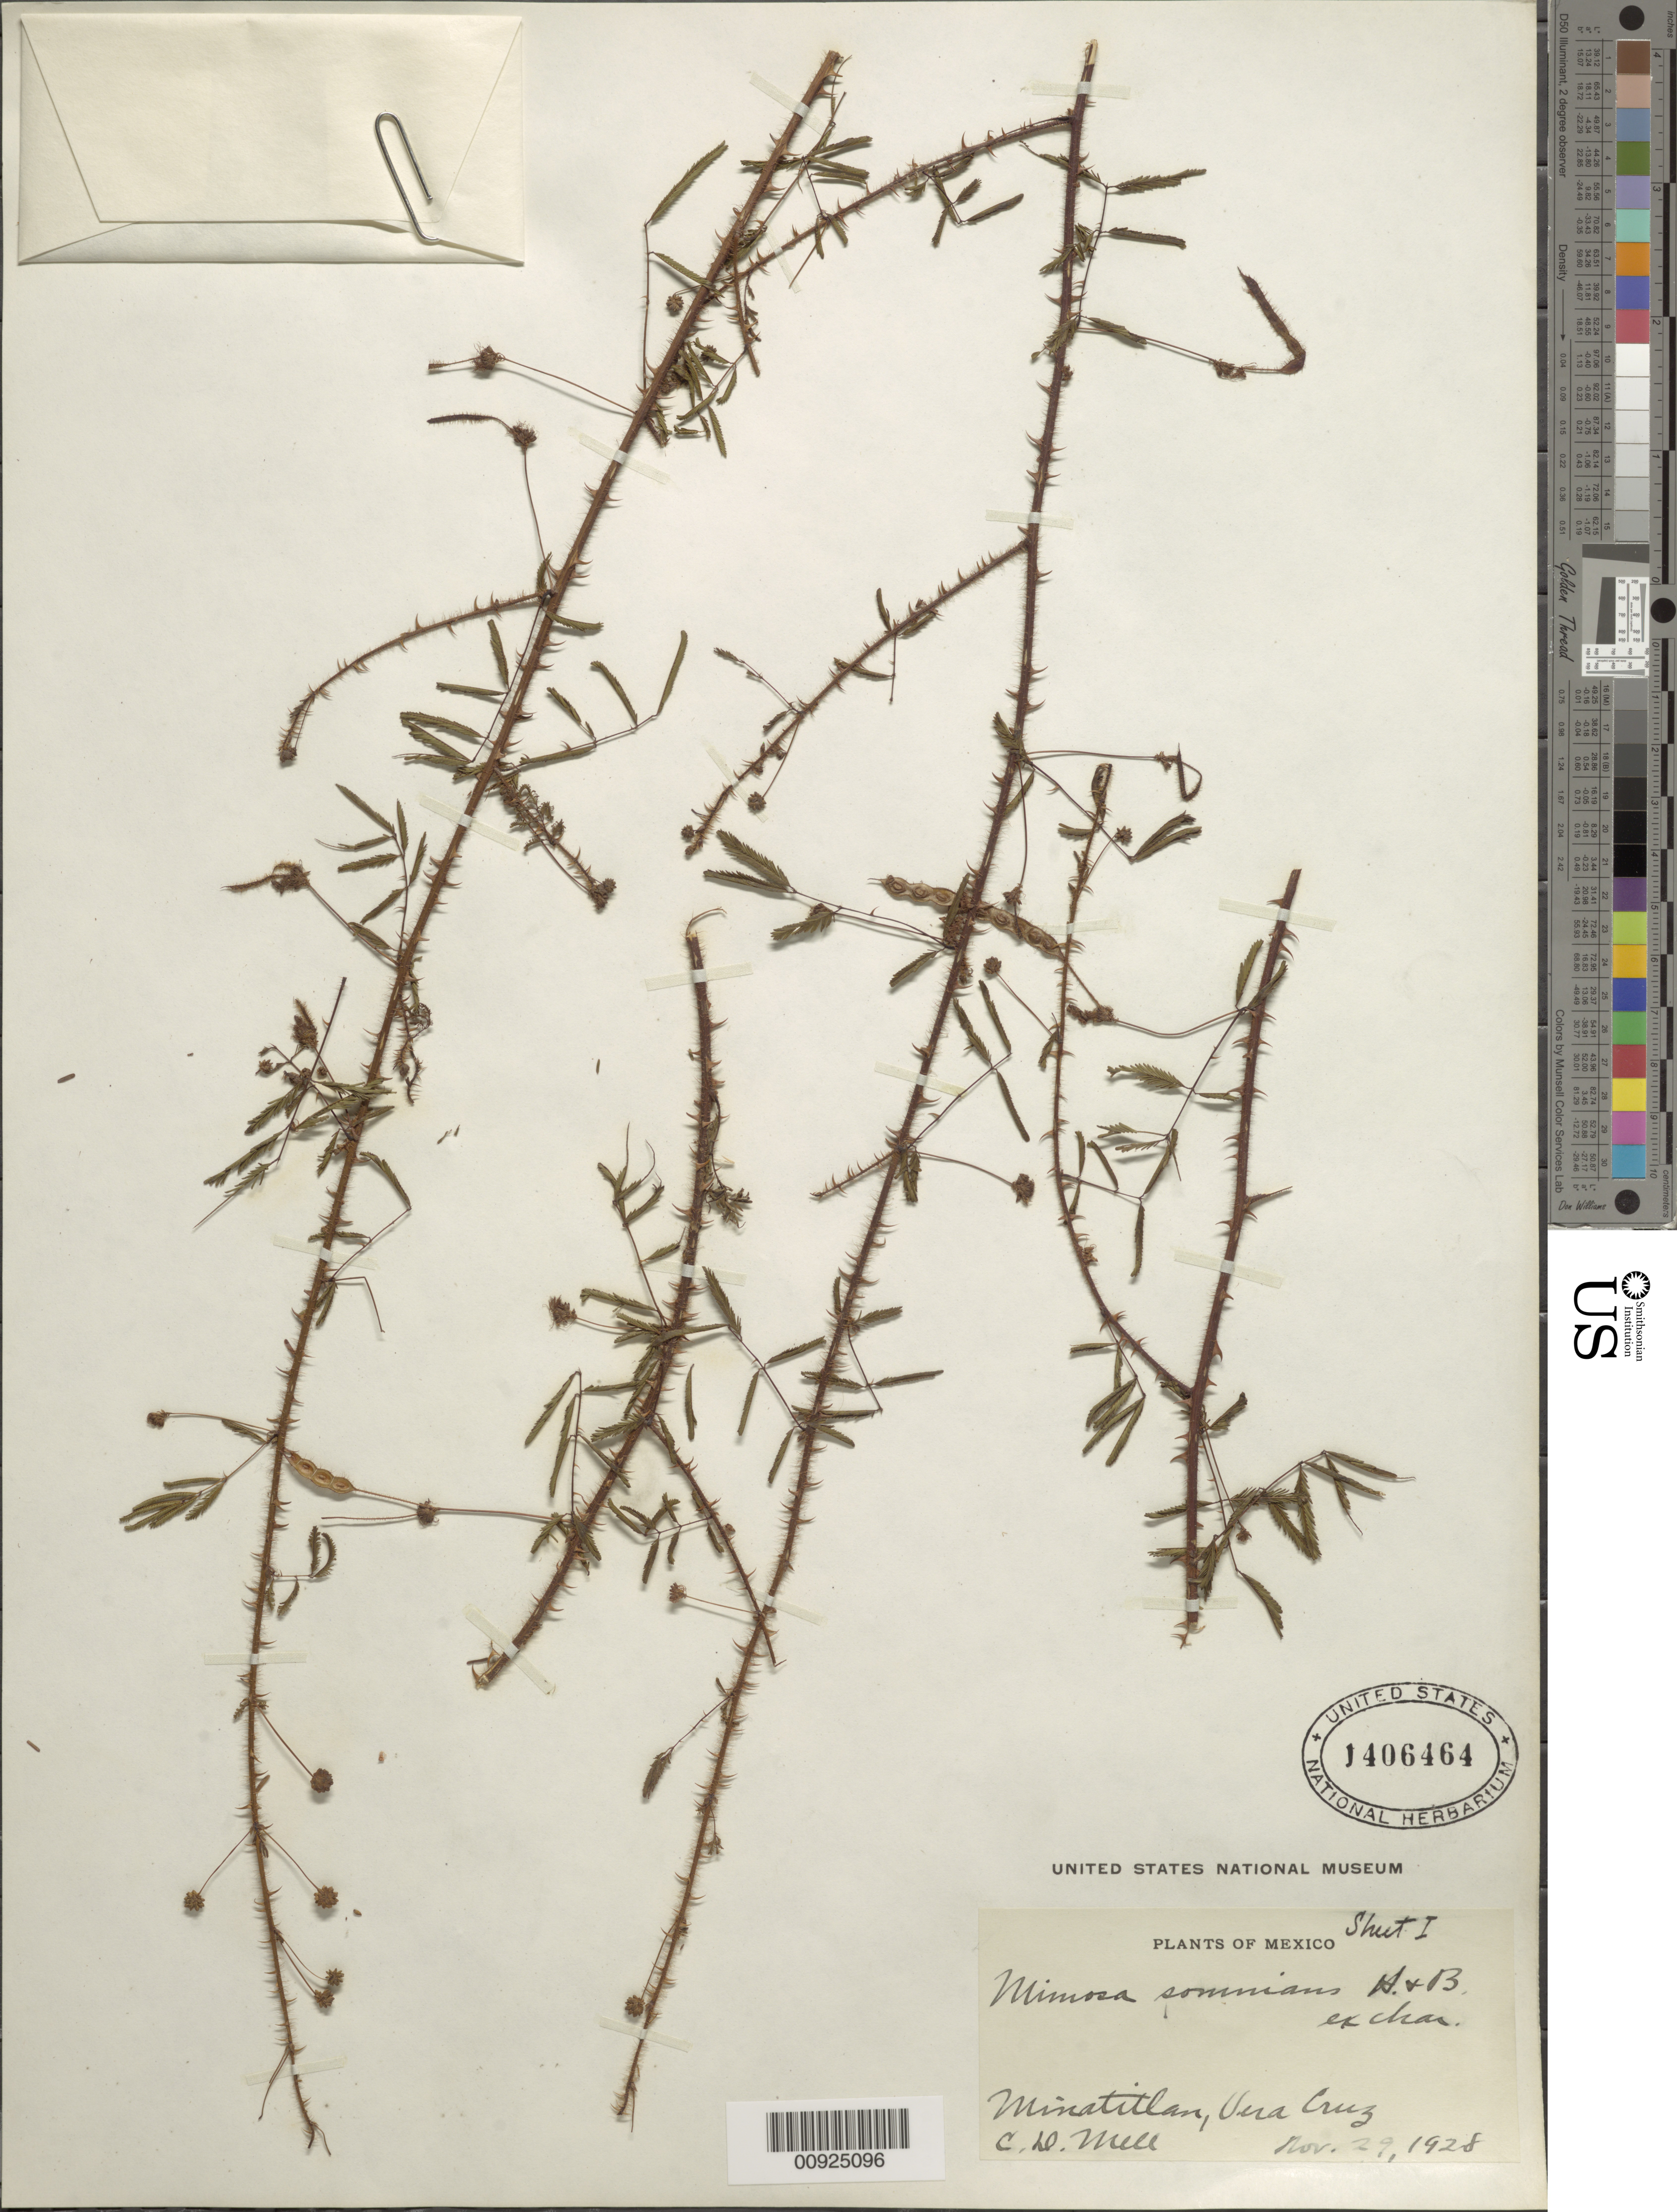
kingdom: Plantae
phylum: Tracheophyta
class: Magnoliopsida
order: Fabales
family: Fabaceae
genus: Mimosa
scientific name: Mimosa somnians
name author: Humb. & Bonpl. ex Willd.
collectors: C. D. Mell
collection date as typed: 29 Nov 1928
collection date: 1928-11-29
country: Mexico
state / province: Veracruz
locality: Minatitlán, Veracruz.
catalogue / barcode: US 1406464